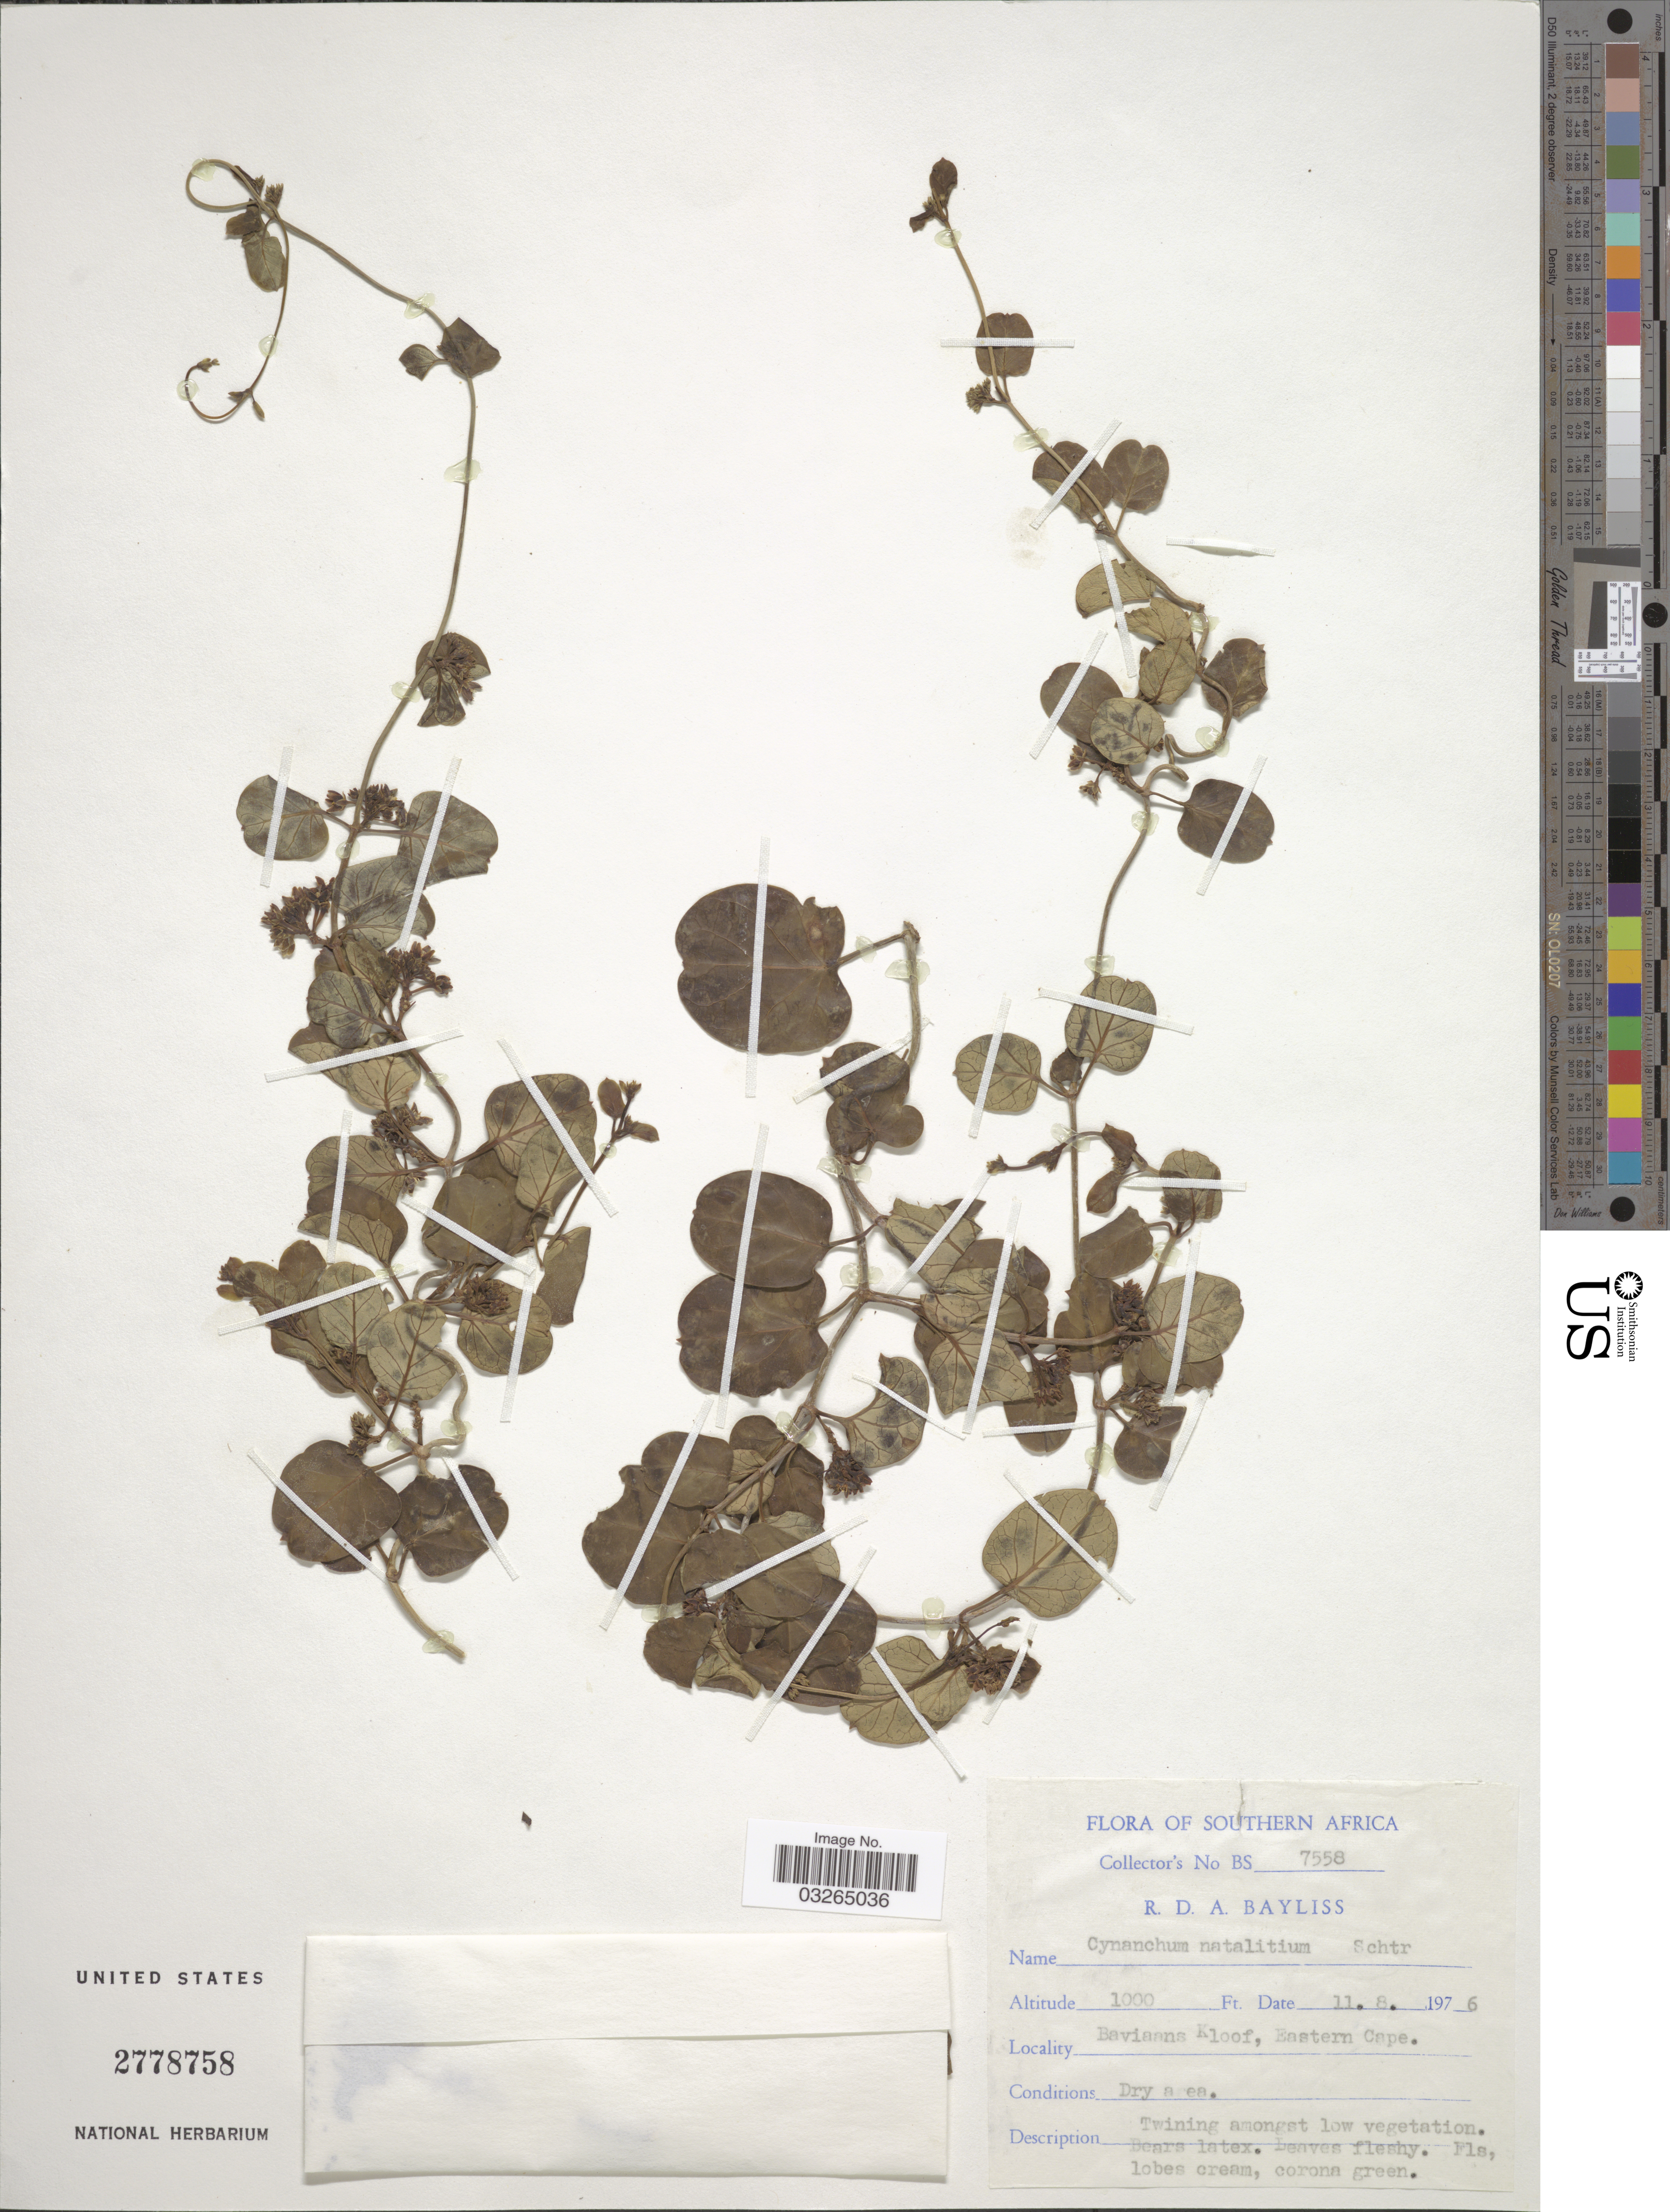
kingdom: Plantae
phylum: Tracheophyta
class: Magnoliopsida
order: Gentianales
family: Apocynaceae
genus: Cynanchum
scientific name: Cynanchum natalitium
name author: Schltr.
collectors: R. Bayliss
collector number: BS7558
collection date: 1976-08-11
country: South Africa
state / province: Eastern Cape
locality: Southern Africa. Baviaans Kloof, Eastern Cape.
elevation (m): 305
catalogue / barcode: US 2778758